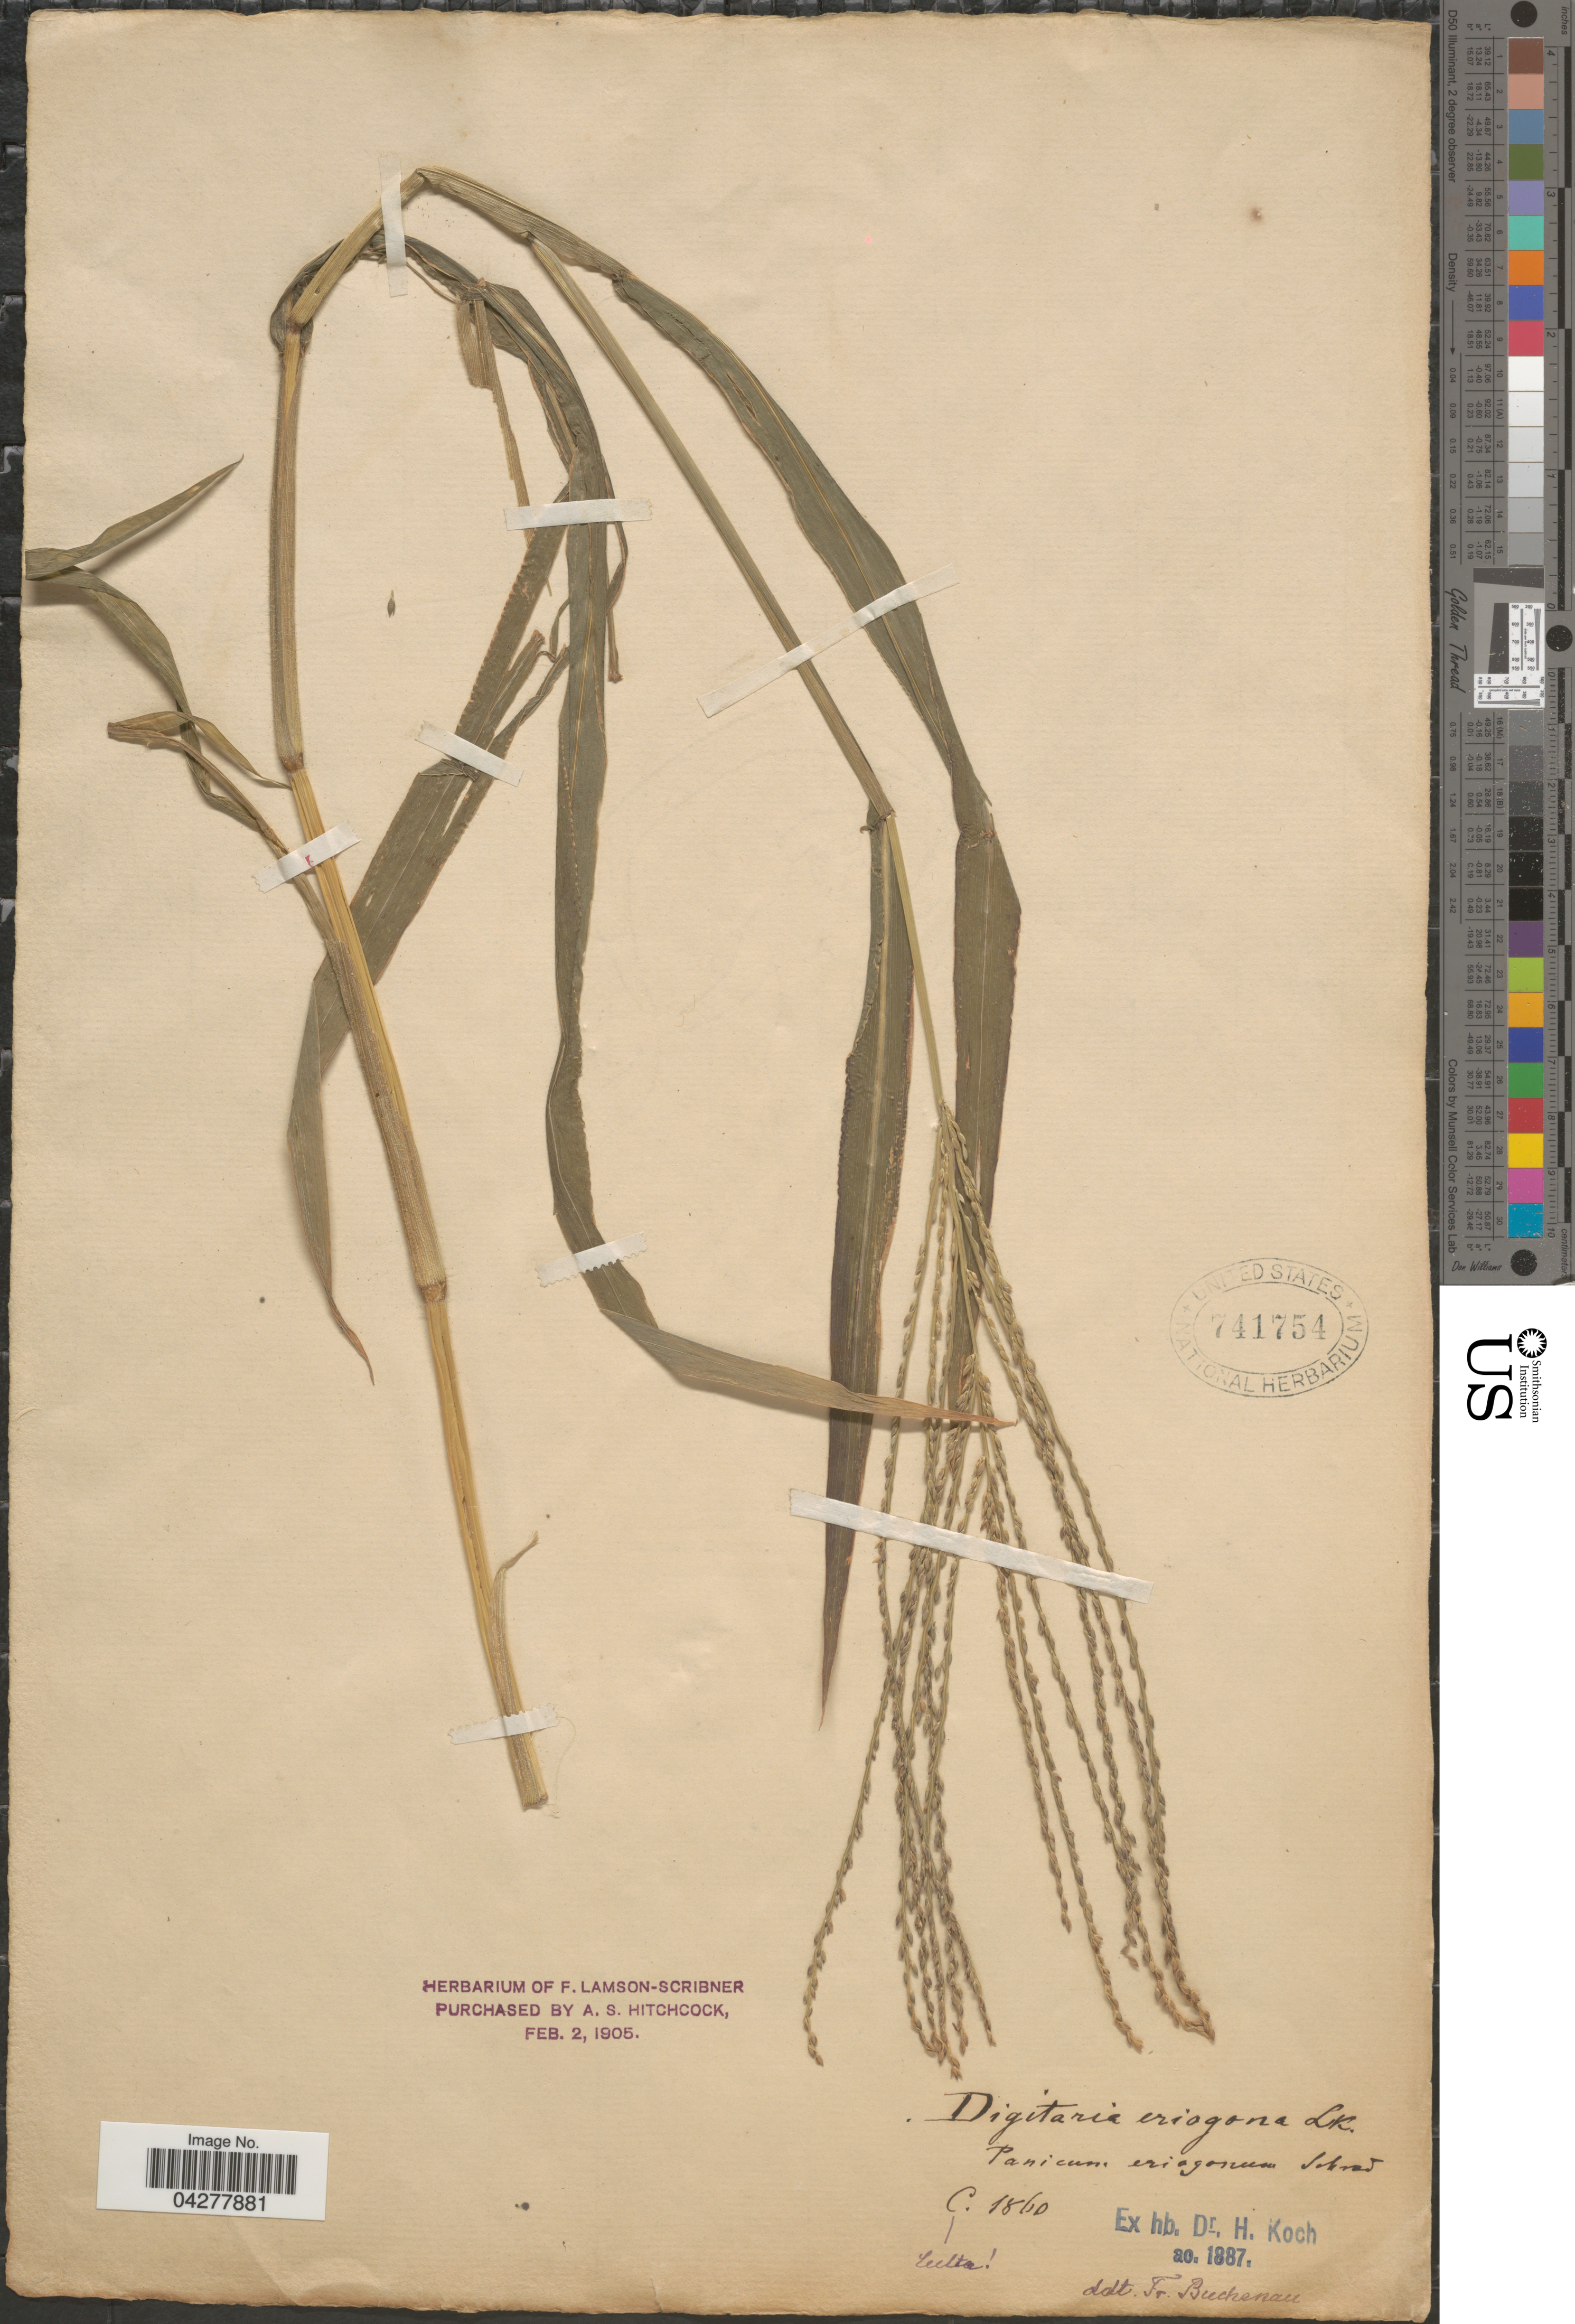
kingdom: Plantae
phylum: Tracheophyta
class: Liliopsida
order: Poales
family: Poaceae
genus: Digitaria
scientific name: Digitaria sp.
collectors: F. Buchenau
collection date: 1860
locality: Culta.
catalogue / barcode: US 741754